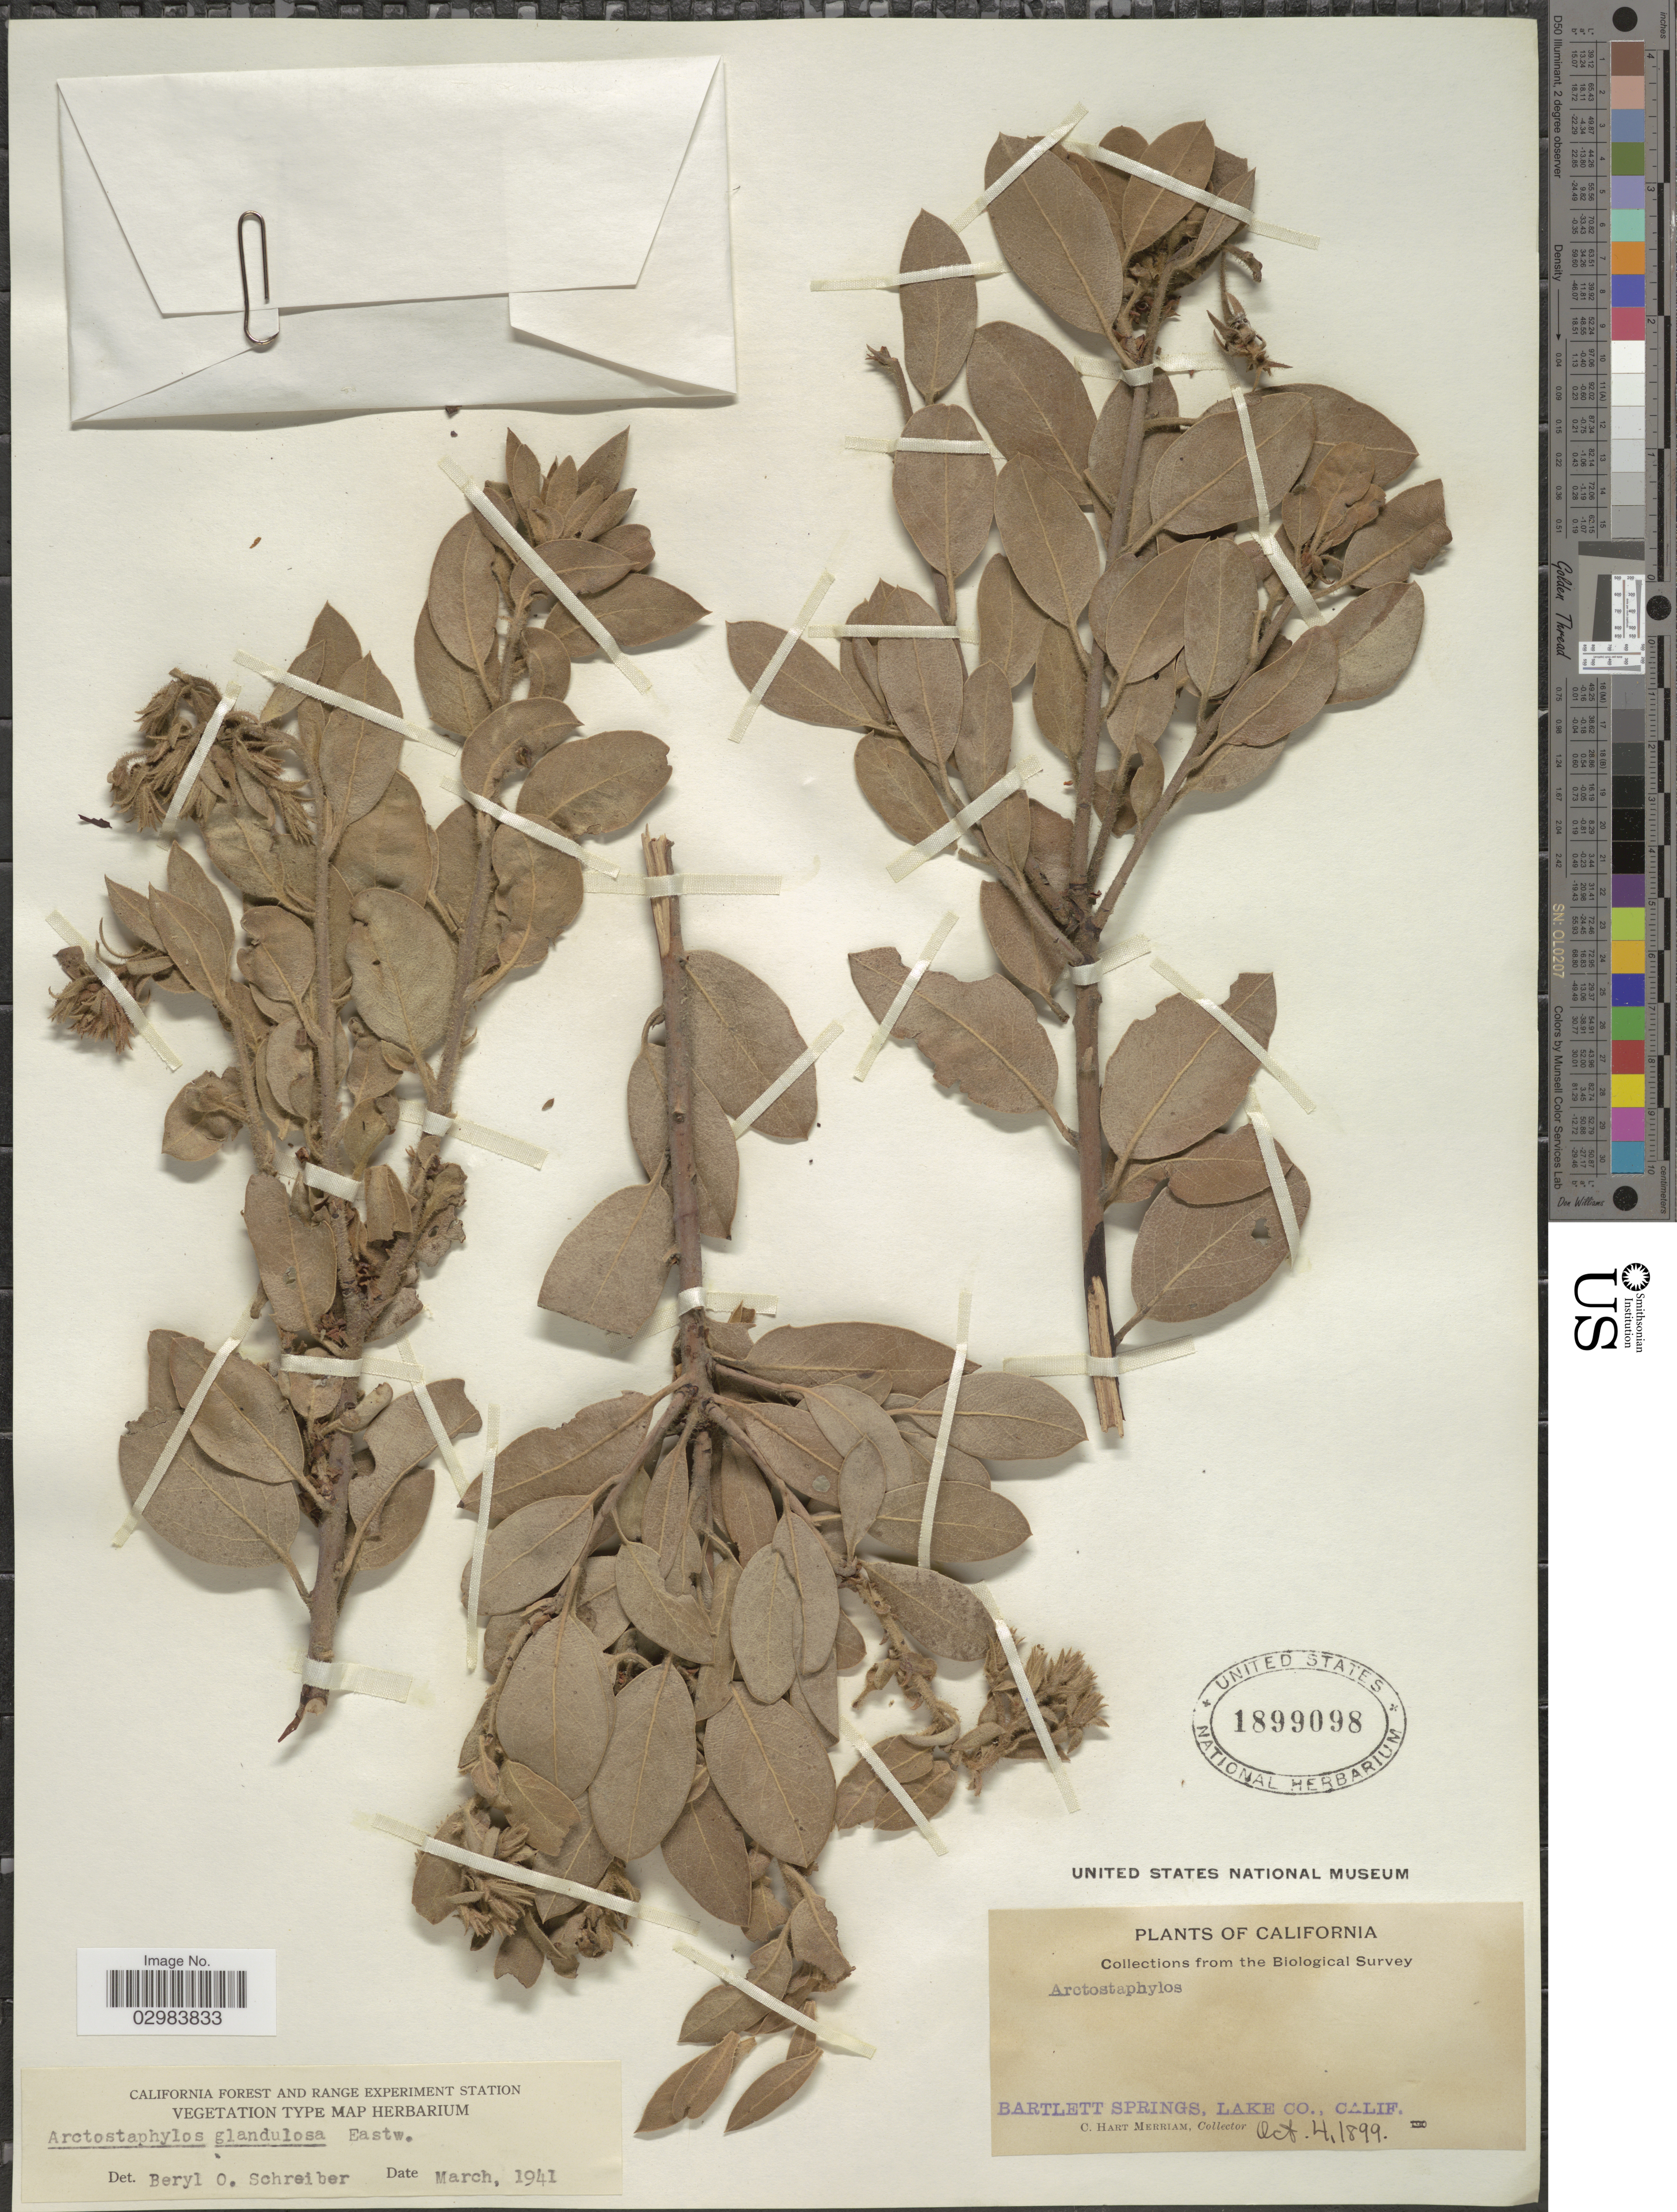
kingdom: Plantae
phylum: Tracheophyta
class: Magnoliopsida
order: Ericales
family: Ericaceae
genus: Arctostaphylos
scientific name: Arctostaphylos glandulosa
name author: Eastw.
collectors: C. Merriam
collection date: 1899-10-04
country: United States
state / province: California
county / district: Lake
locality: Bartlett Springs, Lake Co.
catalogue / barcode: US 1899098